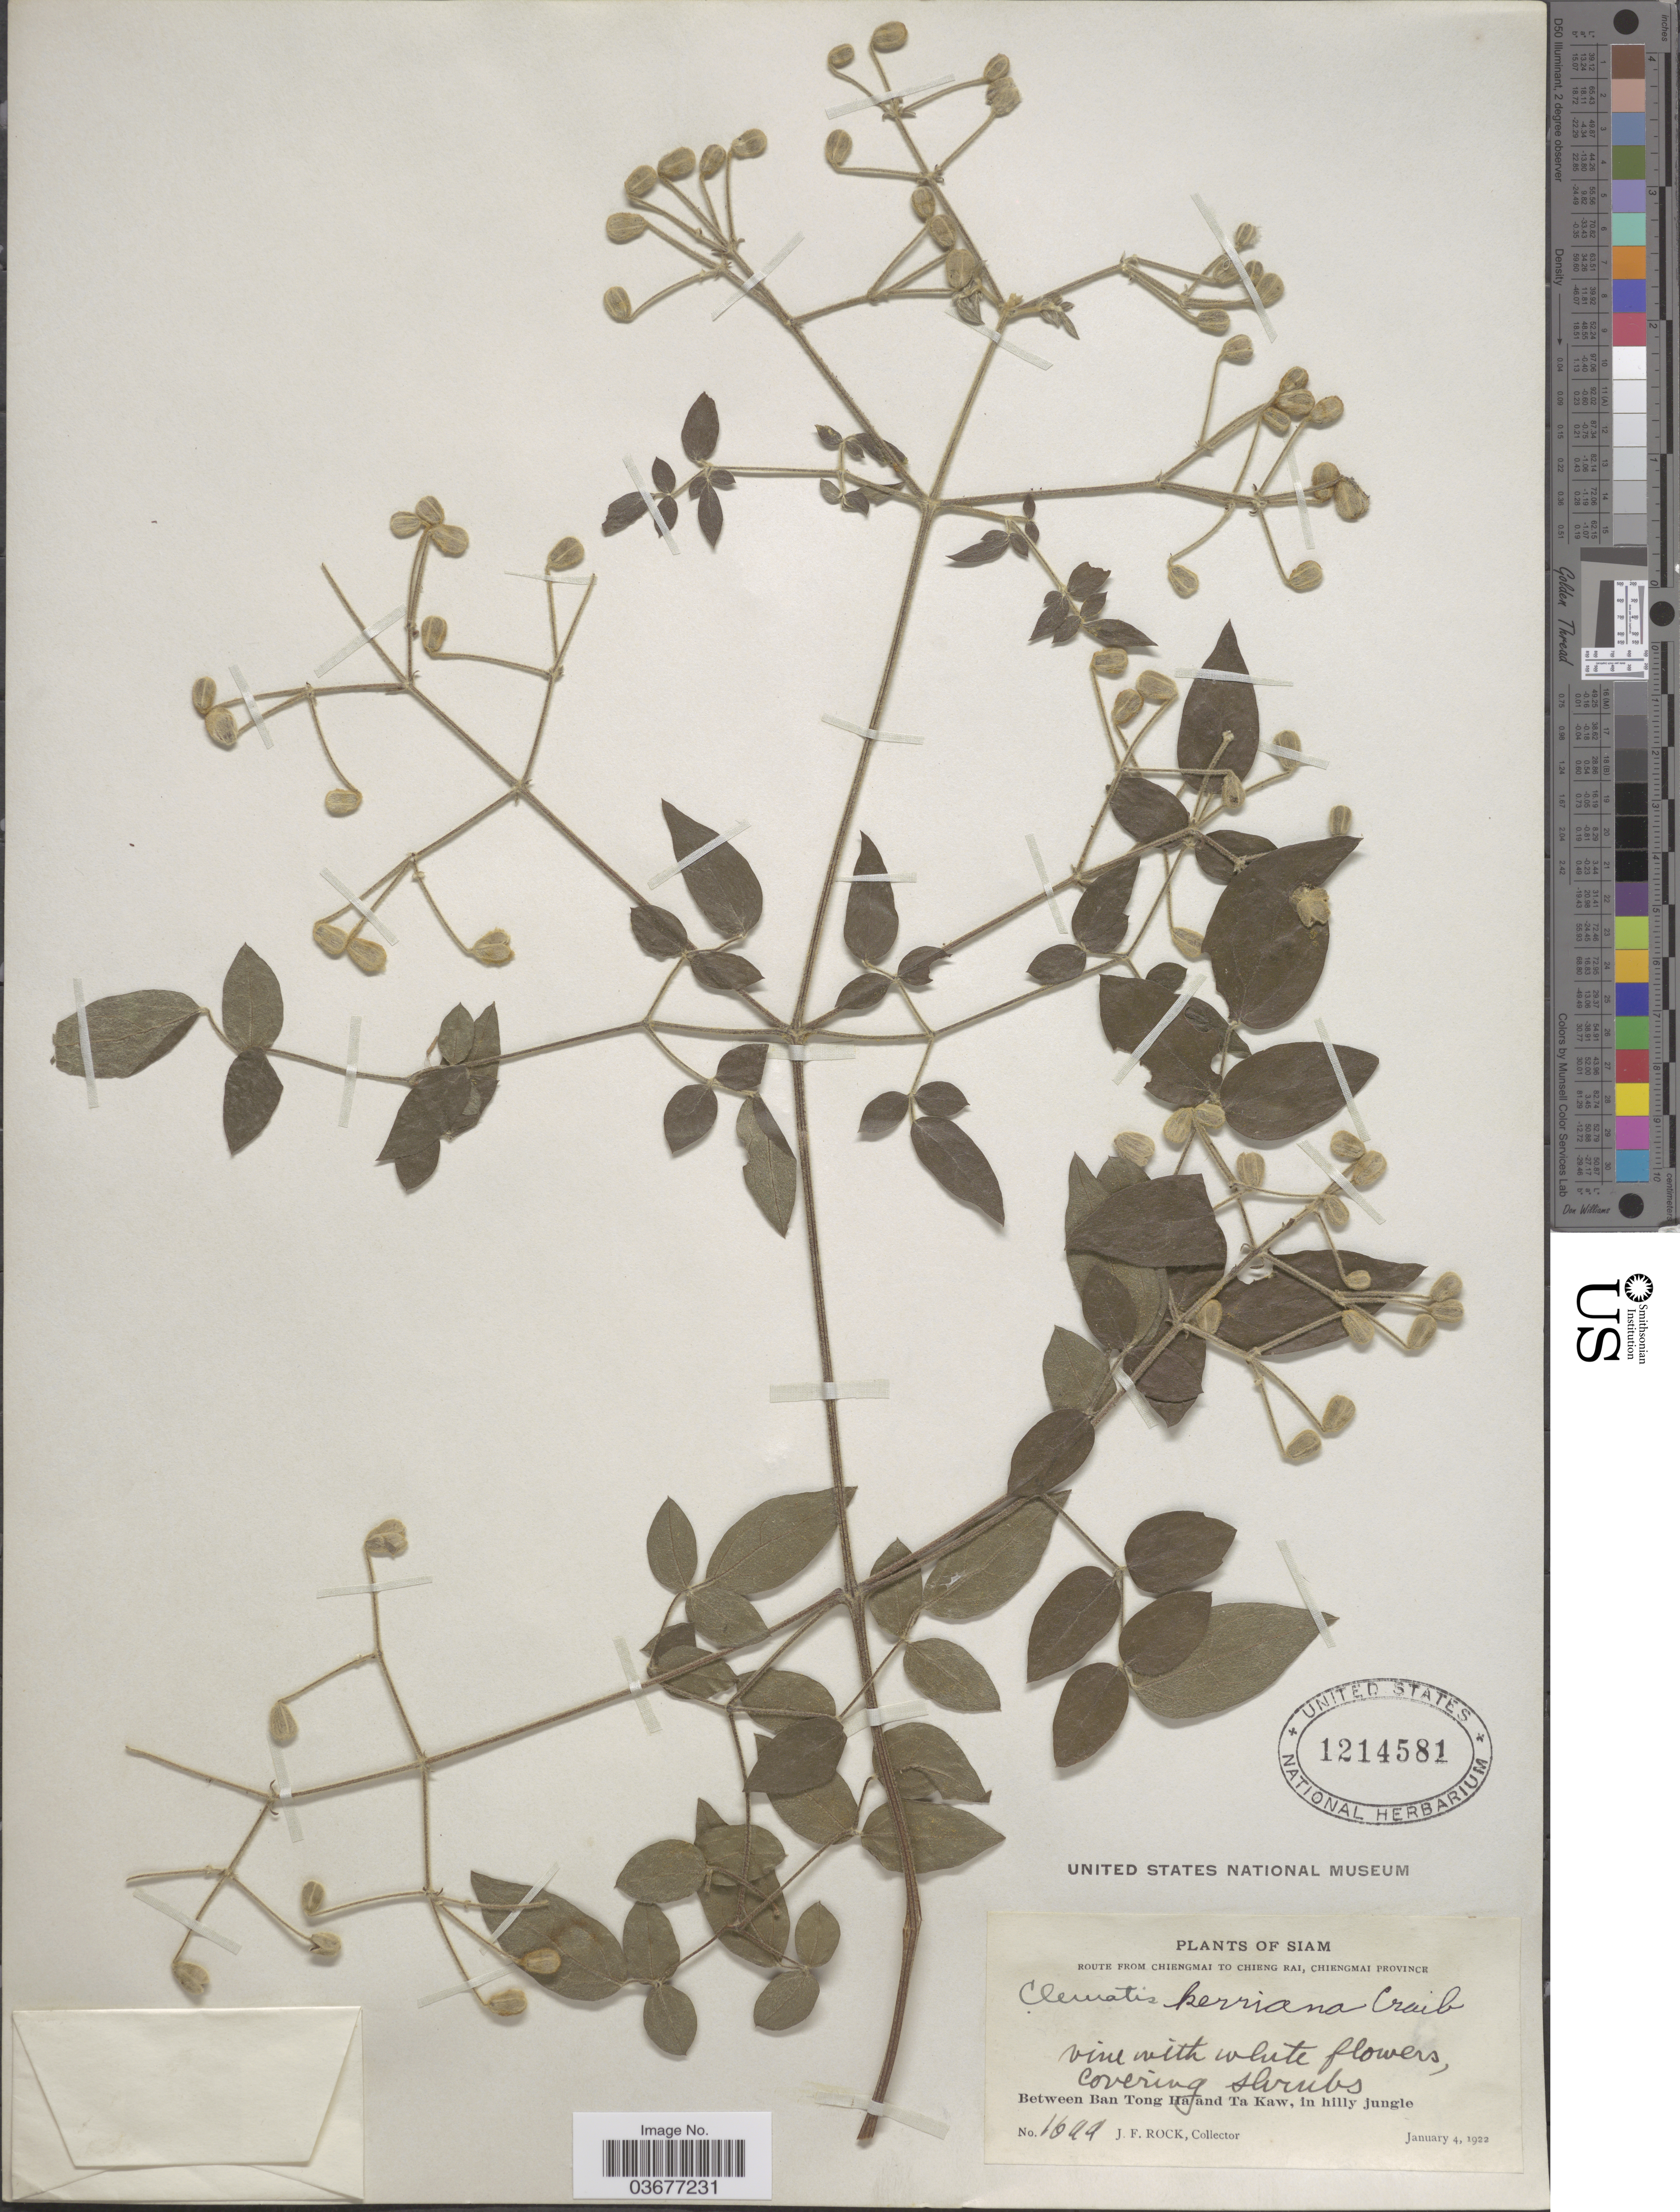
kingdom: Plantae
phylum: Tracheophyta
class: Magnoliopsida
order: Ranunculales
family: Ranunculaceae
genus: Clematis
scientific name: Clematis kerriana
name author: Craib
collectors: J. Rock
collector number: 1699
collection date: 1922-01-04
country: Thailand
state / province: Chiang Mai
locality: Siam. Route from Chiengmai to Chieng Rai, Chiengmai Province. Between Ban Tong Ha and Ta Kaw, in hilly jungle.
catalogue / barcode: US 1214581